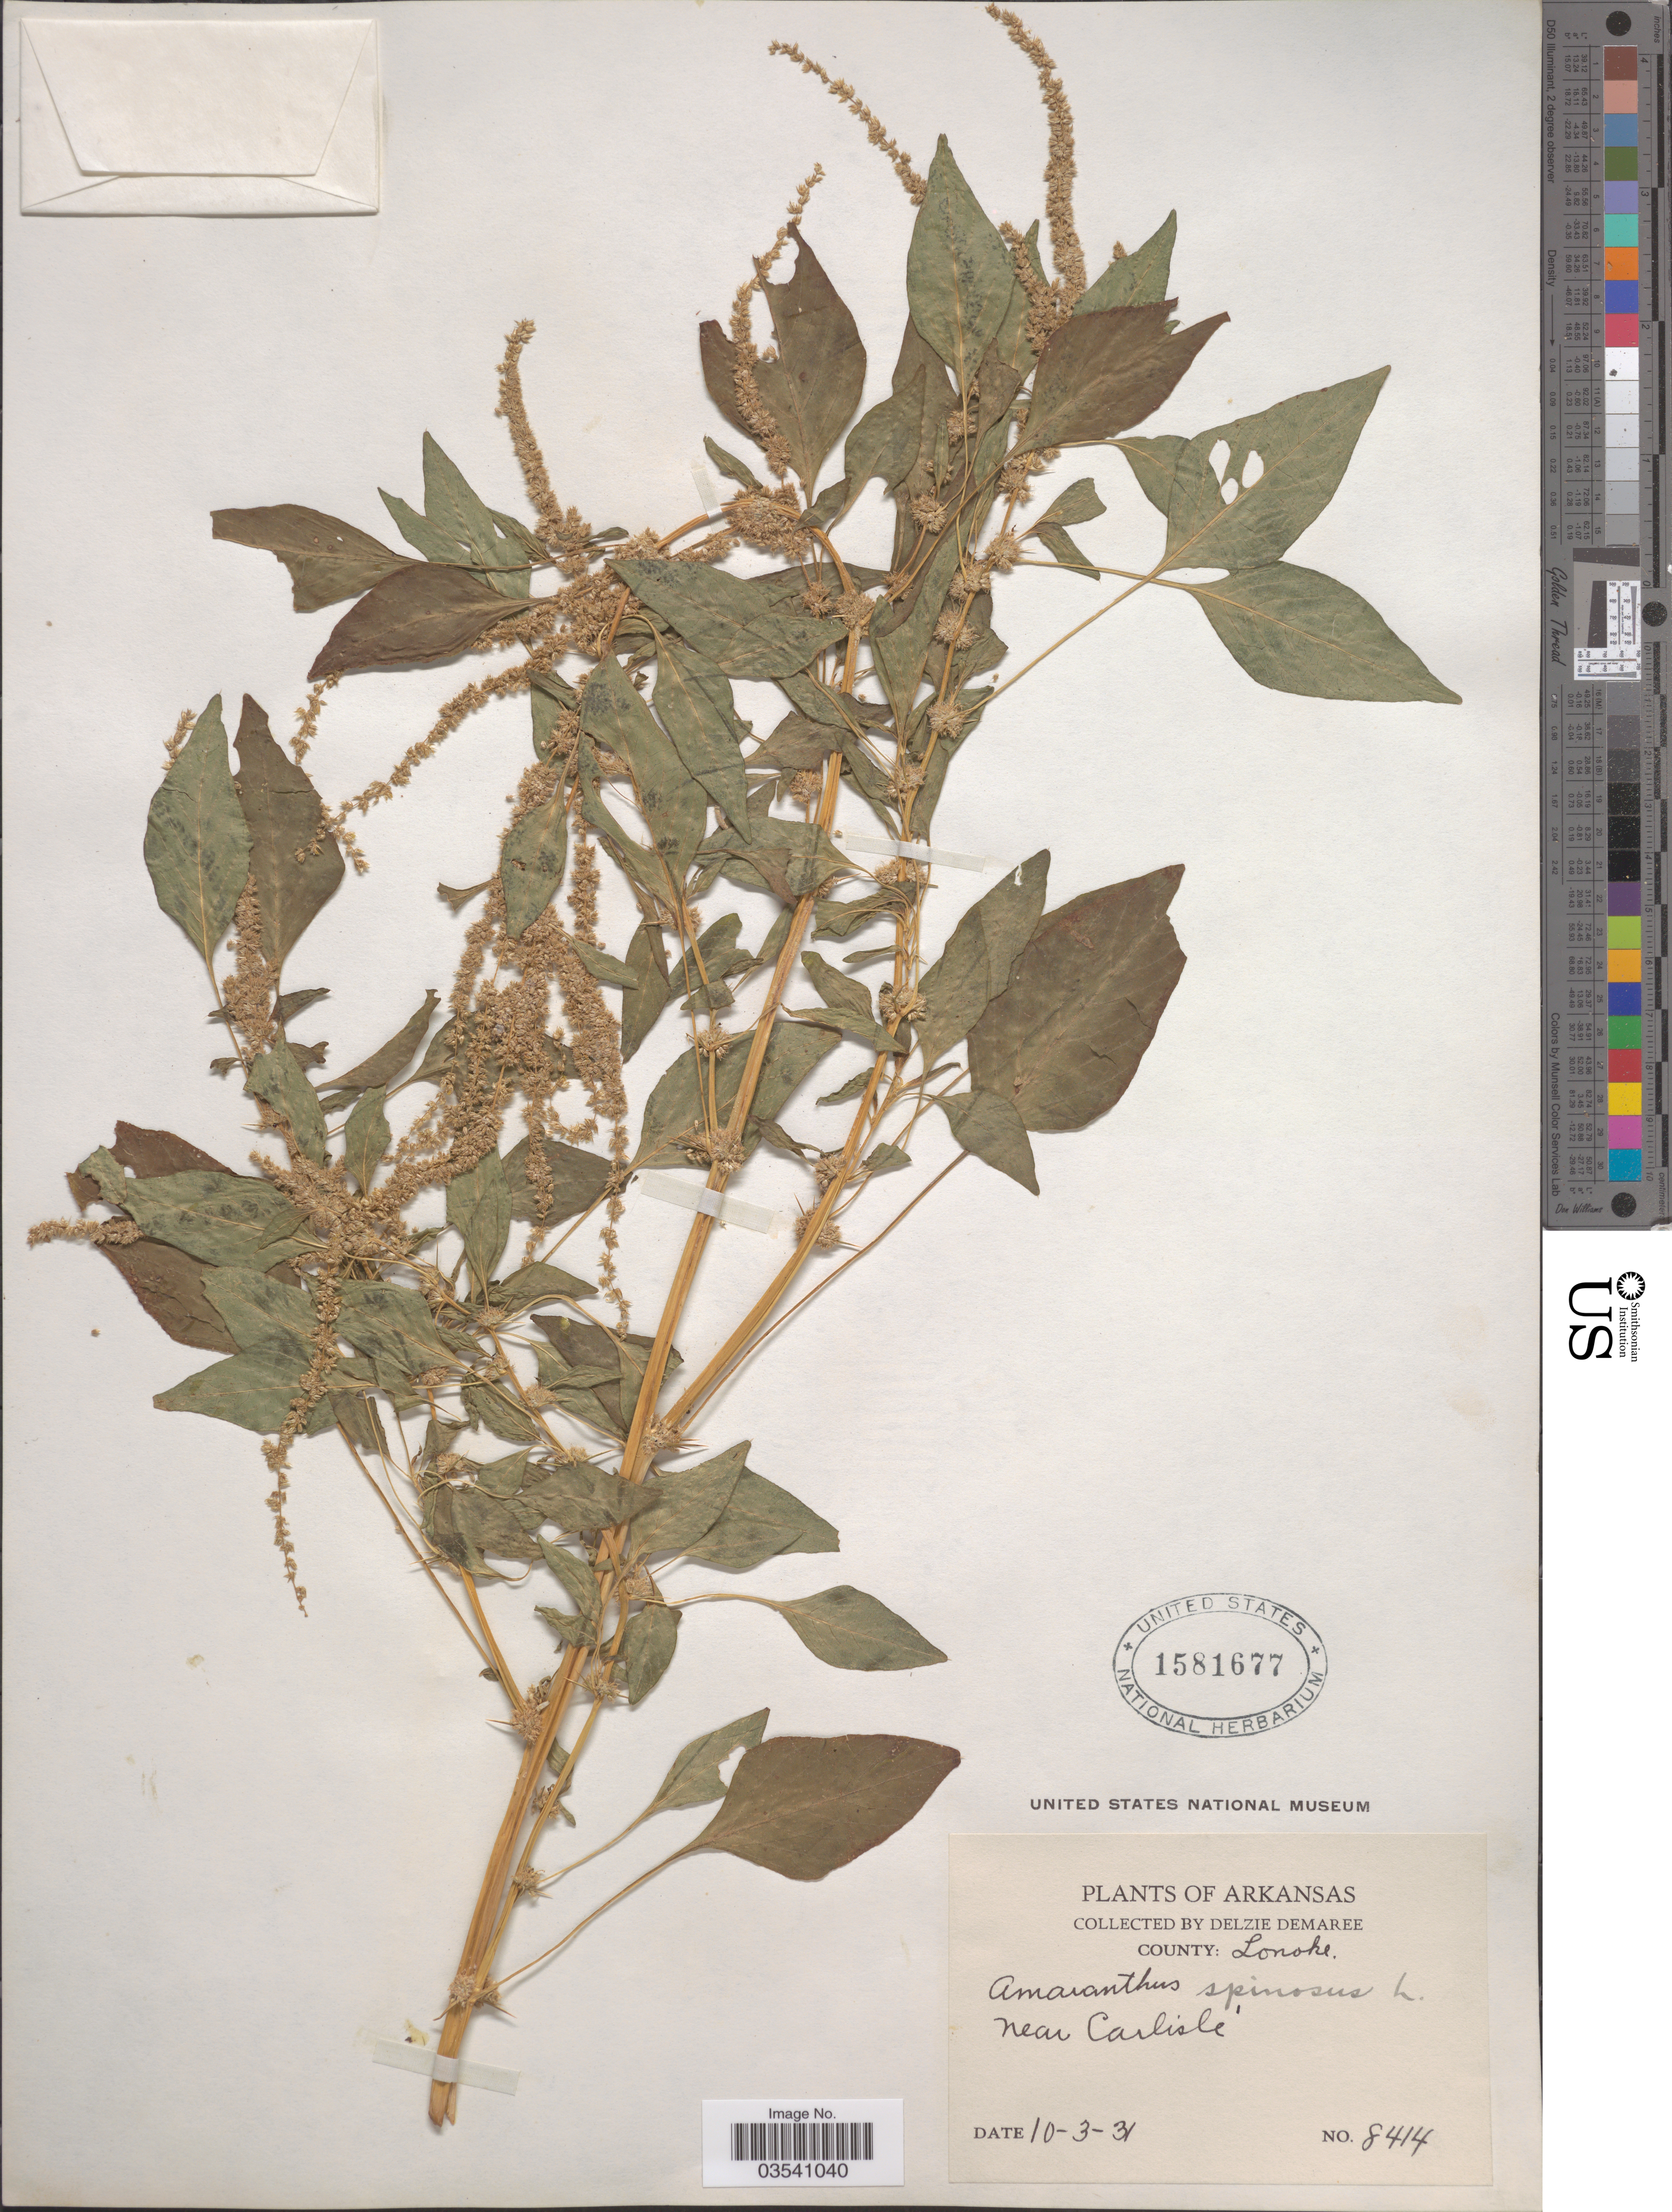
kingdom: Plantae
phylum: Tracheophyta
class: Magnoliopsida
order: Caryophyllales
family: Amaranthaceae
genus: Amaranthus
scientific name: Amaranthus spinosus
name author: L.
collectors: D. Demaree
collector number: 8414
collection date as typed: Transcribed d/m/y: 3/10/31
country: United States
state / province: Arkansas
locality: County: Lonoke. Near Carlisle.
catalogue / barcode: US 1581677